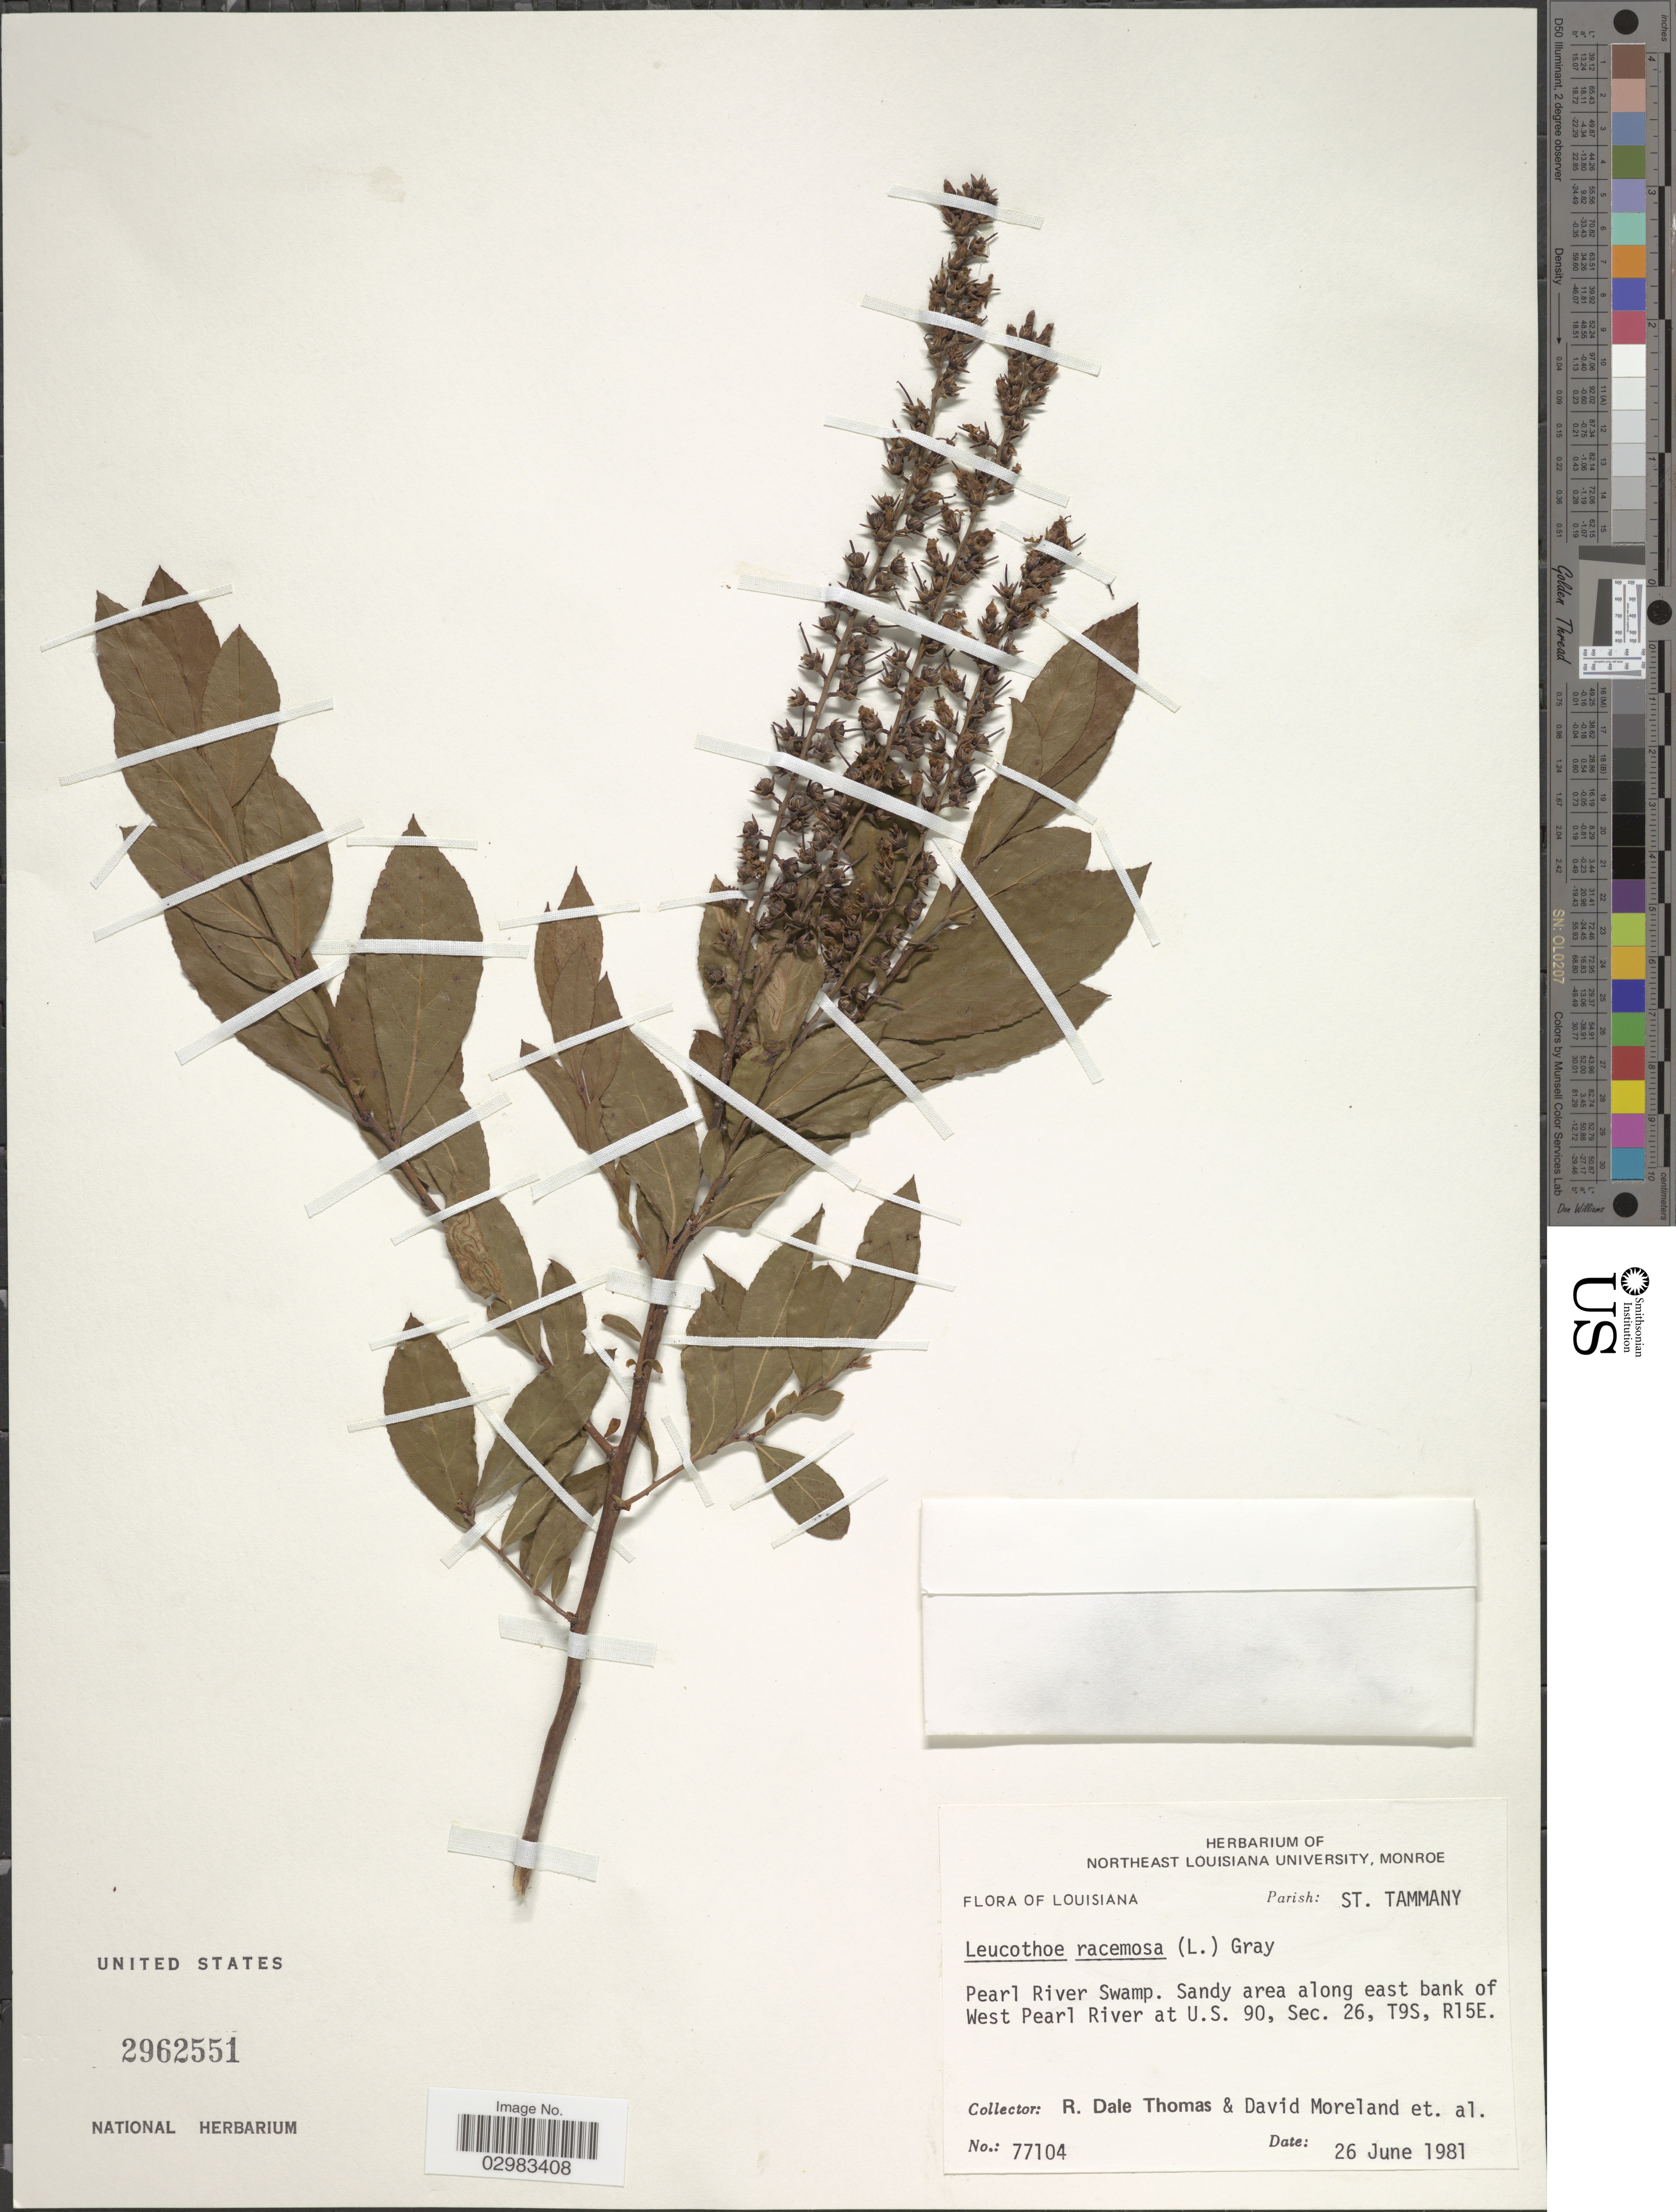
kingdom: Plantae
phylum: Tracheophyta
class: Magnoliopsida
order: Ericales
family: Ericaceae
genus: Leucothoe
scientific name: Leucothoë racemosa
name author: (L.) A. Gray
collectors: R. Thomas, D. Moreland & et al.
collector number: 77104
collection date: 1981-06-26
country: United States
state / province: Louisiana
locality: Parish: St. Tammany. Pearl River Swamp. Sandy area along east bank of West Pearl River at U.S. 90, Sec. 26, T9S, R15E.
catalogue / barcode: US 2962551